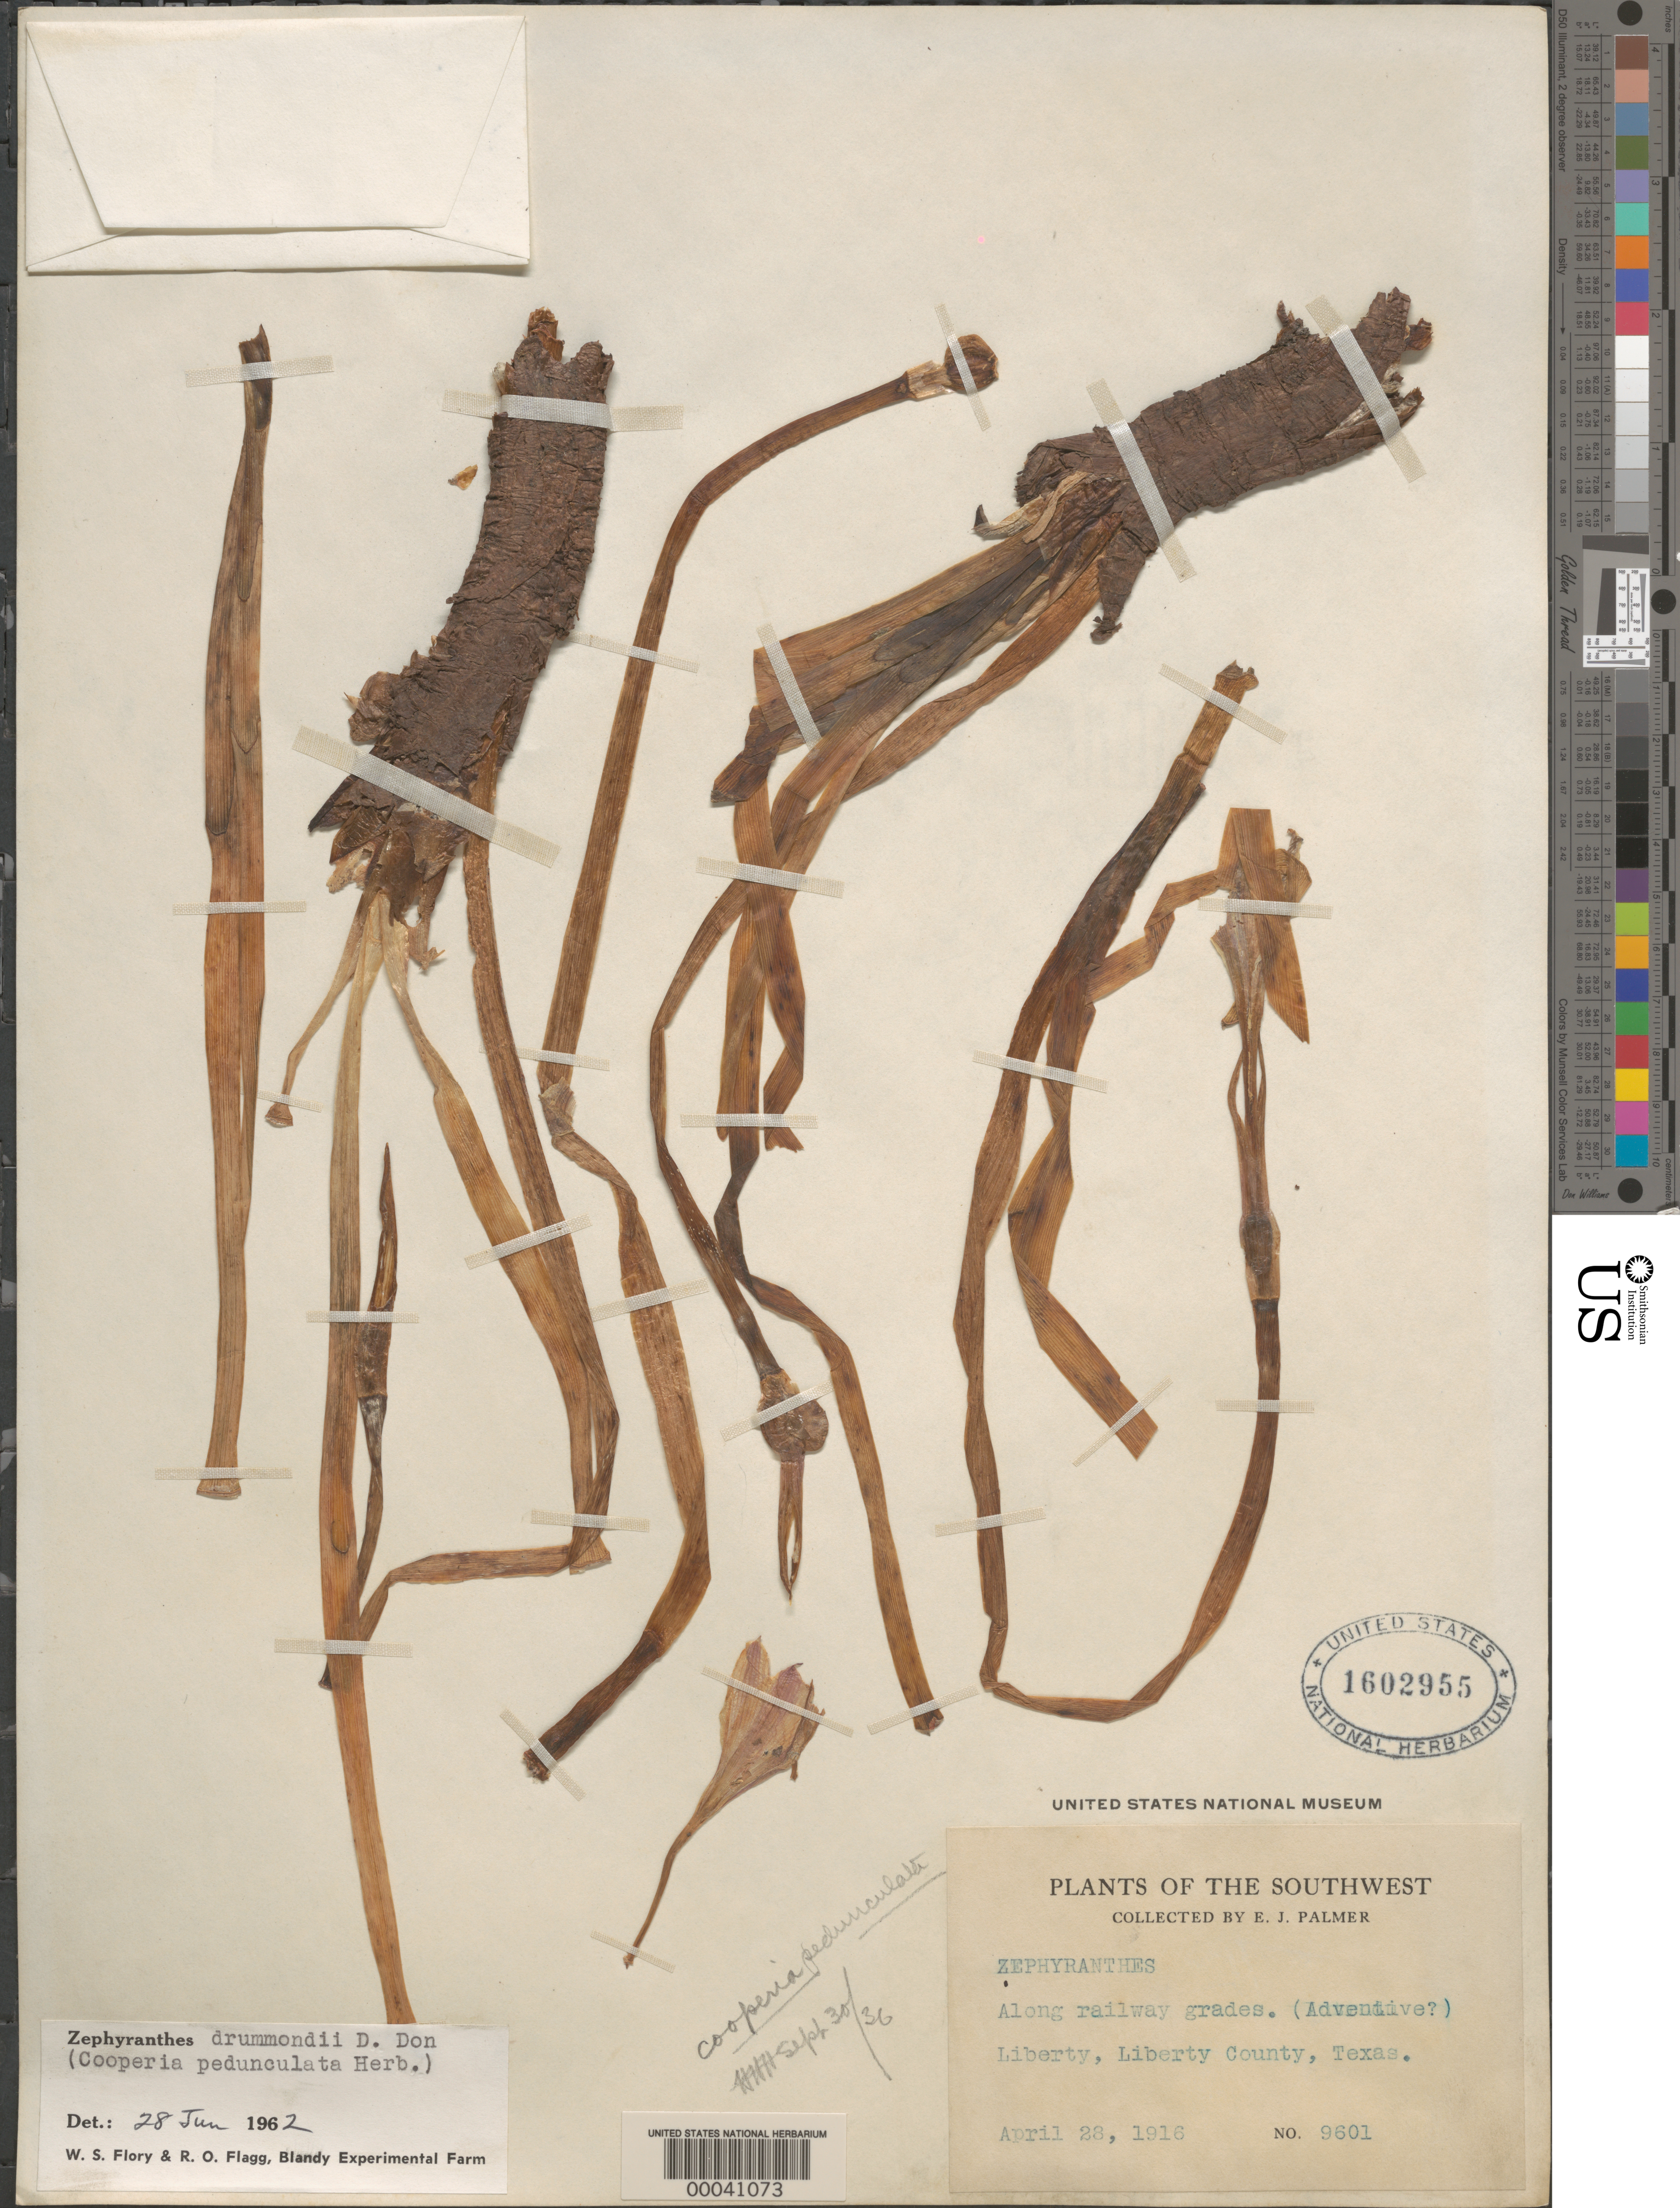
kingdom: Plantae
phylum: Tracheophyta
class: Liliopsida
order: Asparagales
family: Amaryllidaceae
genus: Zephyranthes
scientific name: Zephyranthes drummondii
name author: D. Don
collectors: E. J. Palmer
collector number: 9601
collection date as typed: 28 Apr 1916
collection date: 1916-04-28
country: United States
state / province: Texas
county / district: Liberty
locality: Liberty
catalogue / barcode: US 1602955